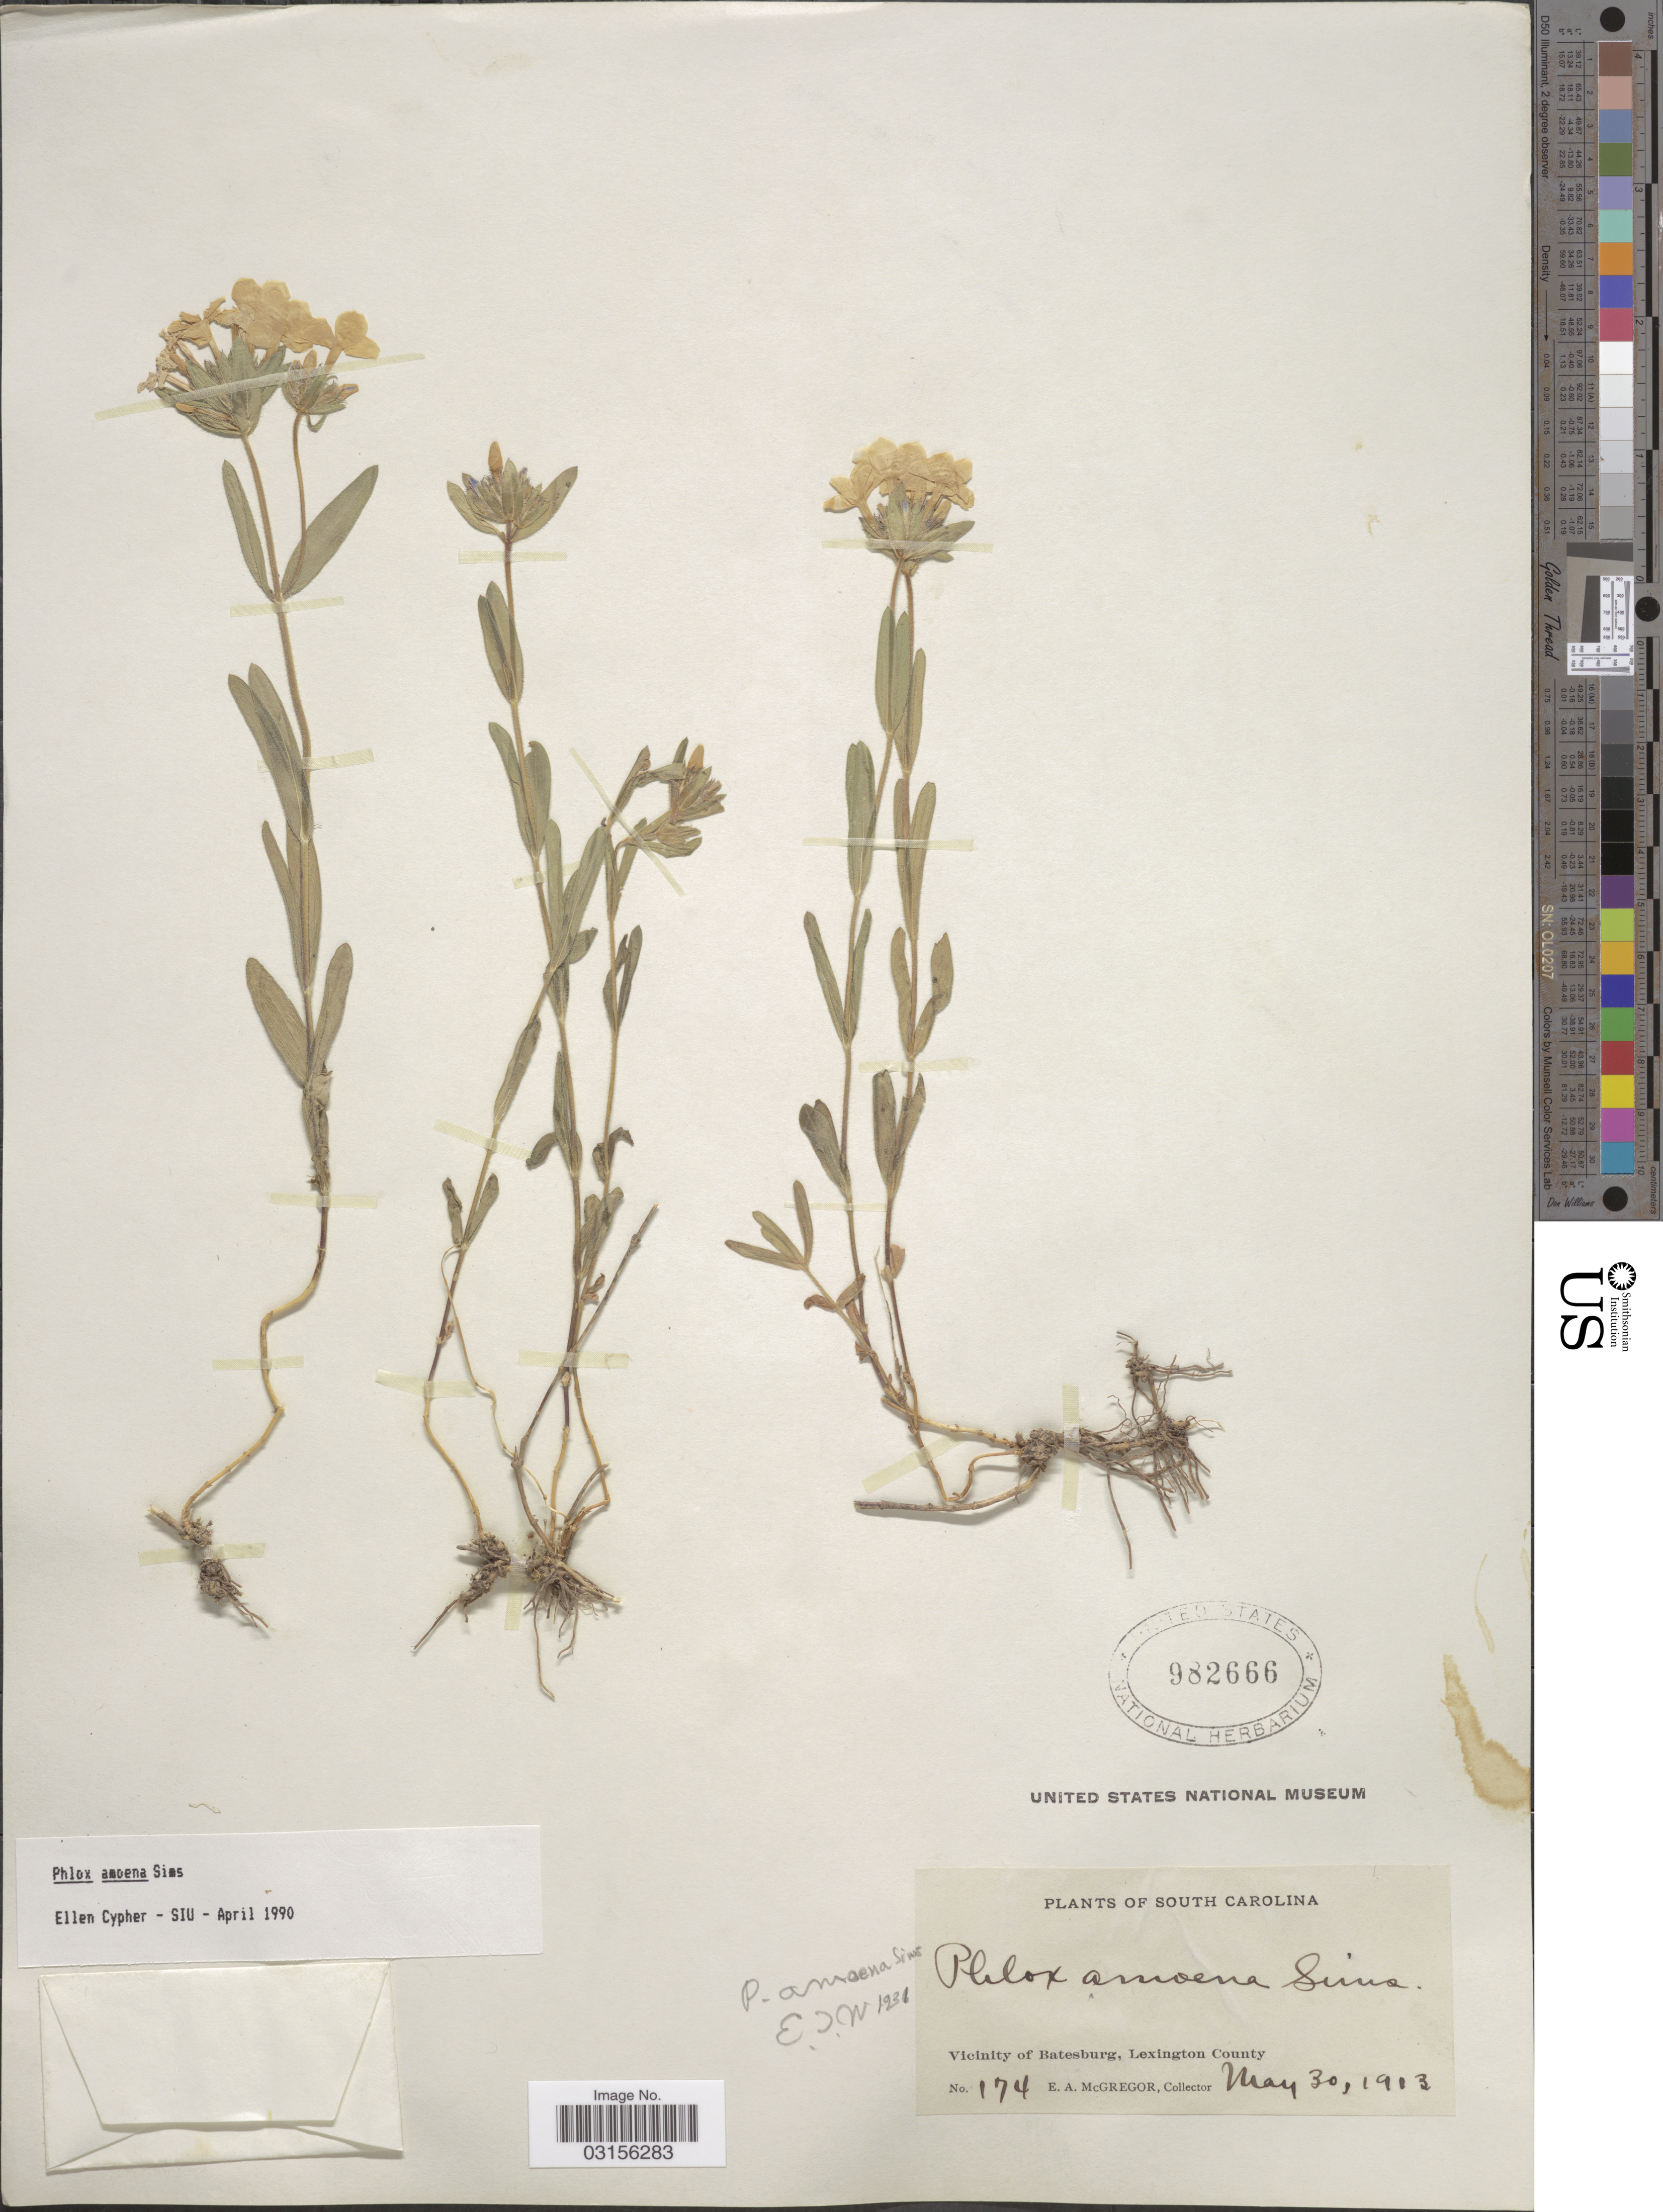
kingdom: Plantae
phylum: Tracheophyta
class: Magnoliopsida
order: Ericales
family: Polemoniaceae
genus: Phlox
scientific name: Phlox amoena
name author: Sims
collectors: E. A. McGregor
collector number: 174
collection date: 1913-05-30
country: United States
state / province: South Carolina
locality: Vicinity of Batesburg, Lexington County.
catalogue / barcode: US 982666